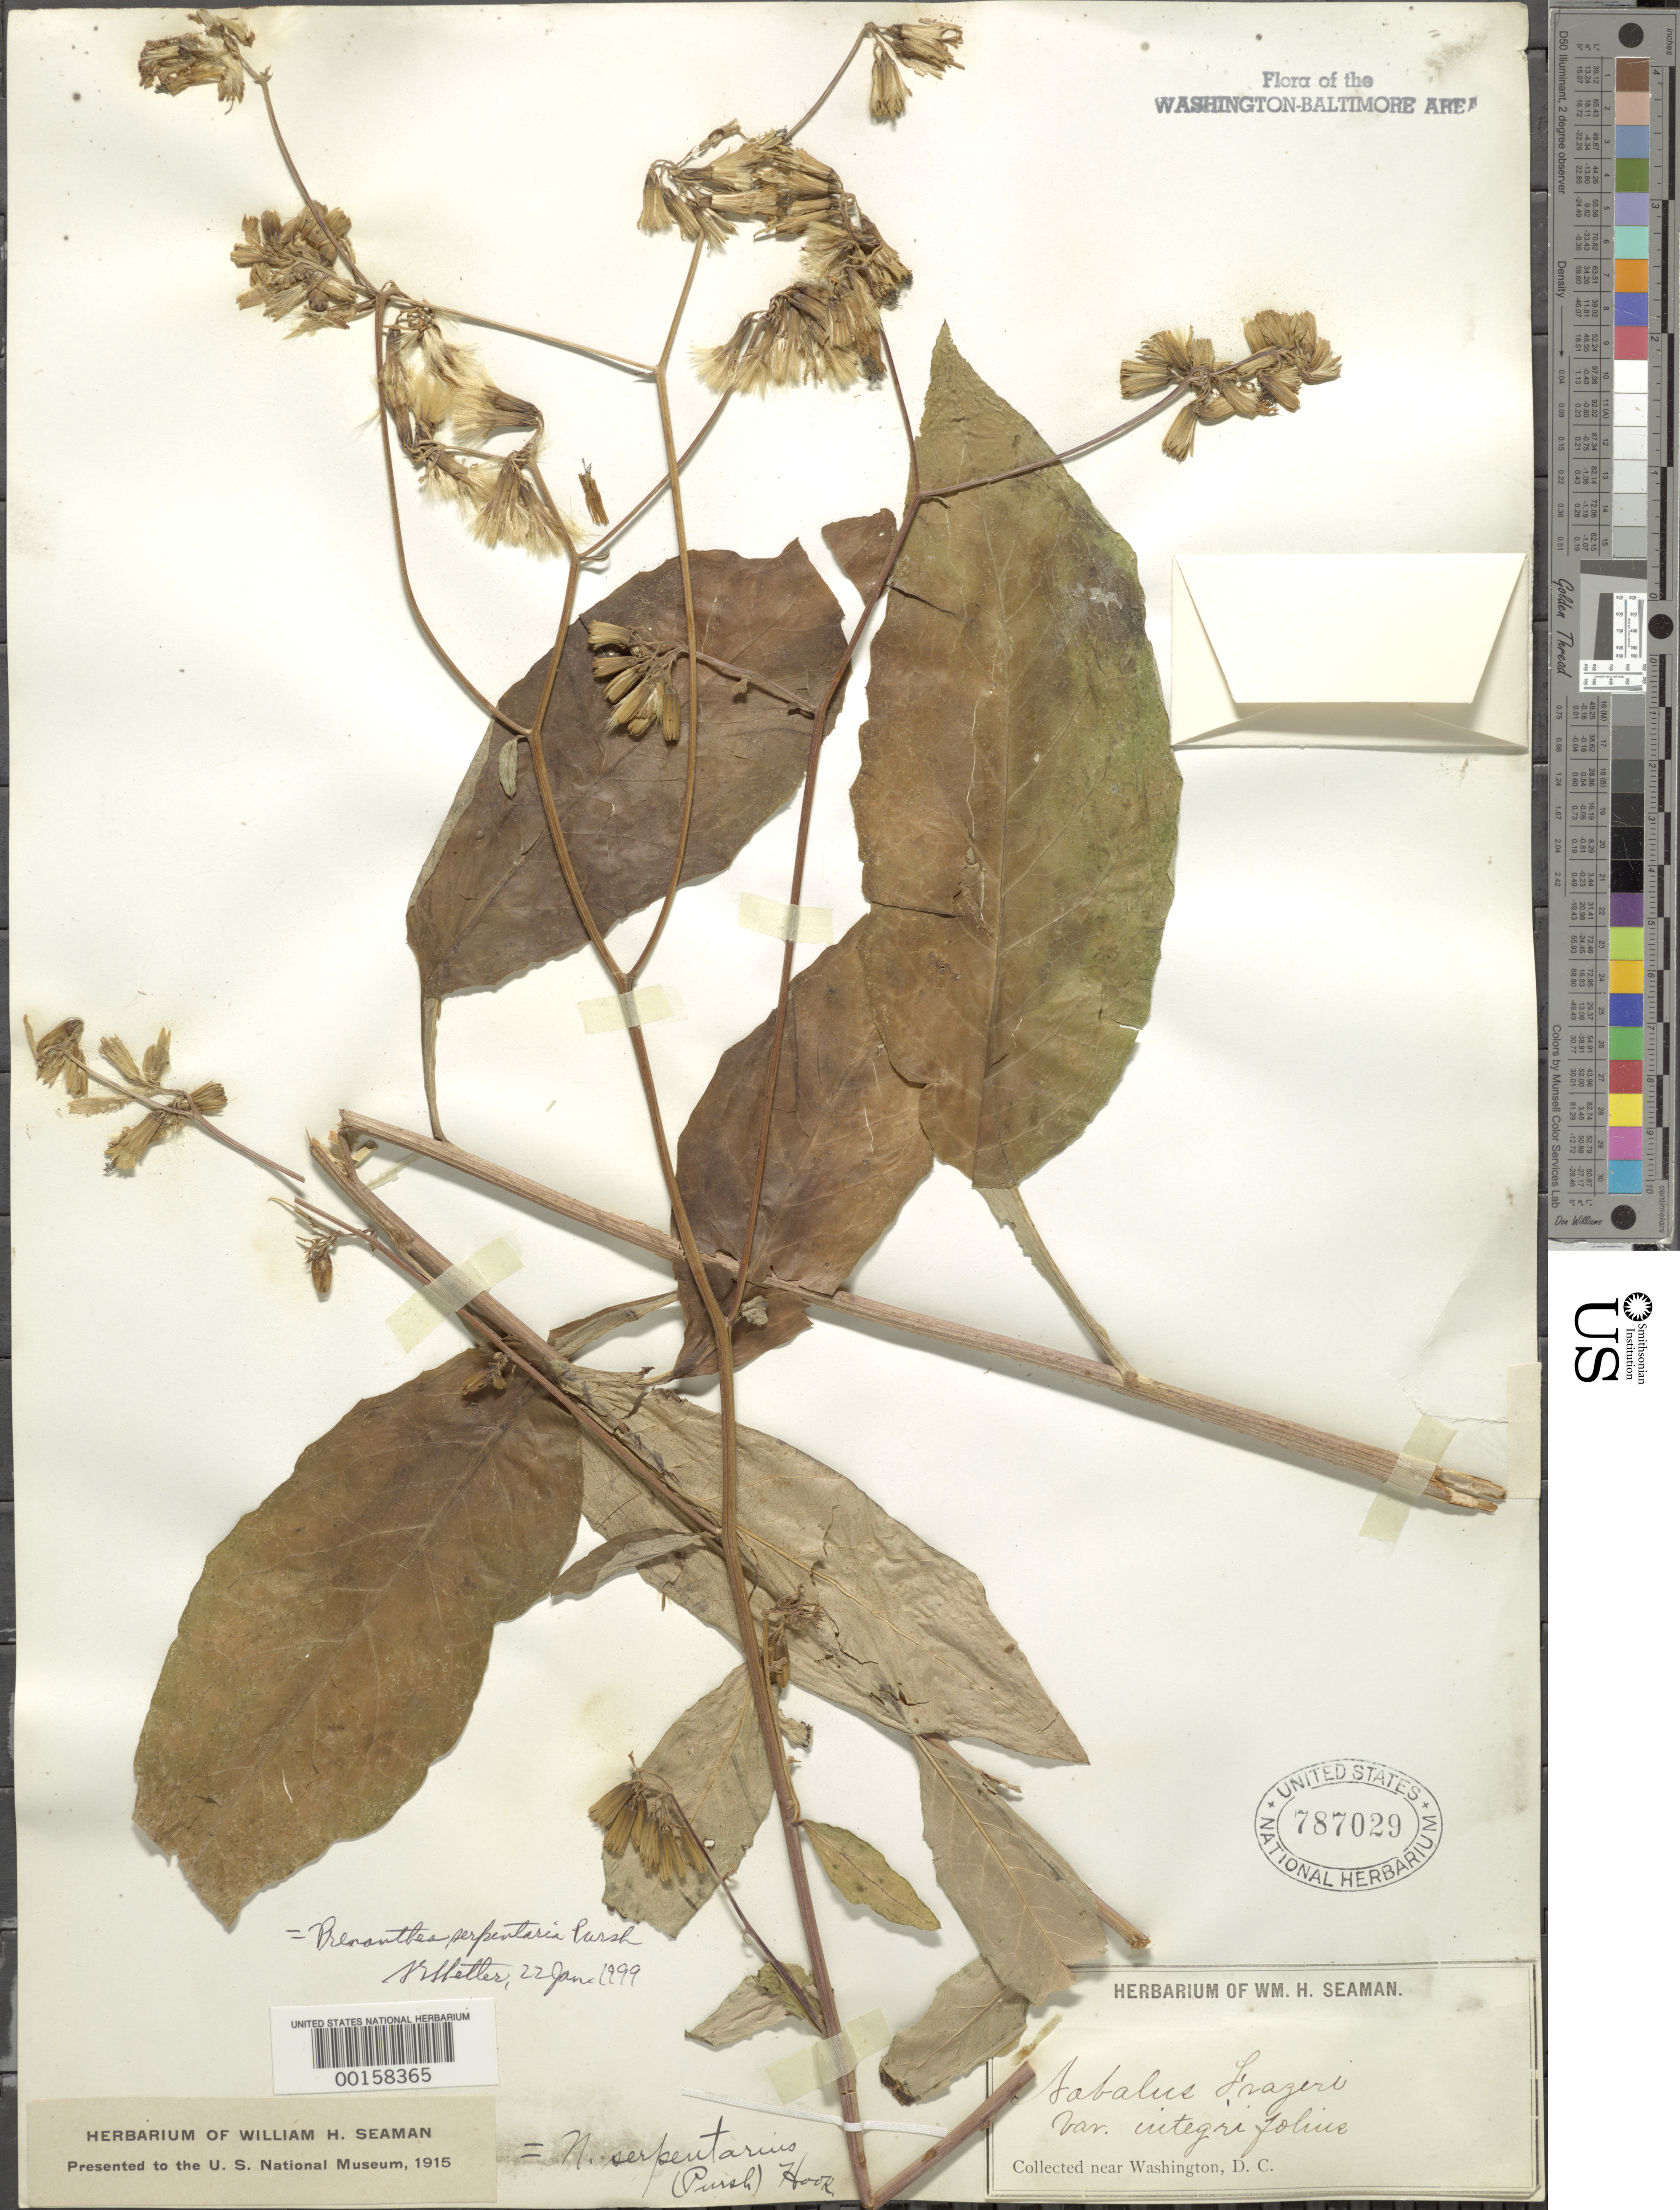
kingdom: Plantae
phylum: Tracheophyta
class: Magnoliopsida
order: Asterales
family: Asteraceae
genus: Nabalus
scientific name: Nabalus serpentarius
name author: (Pursh) Hook.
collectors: W. Seaman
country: United States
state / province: District of Columbia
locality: DC vicinity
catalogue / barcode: US 787029